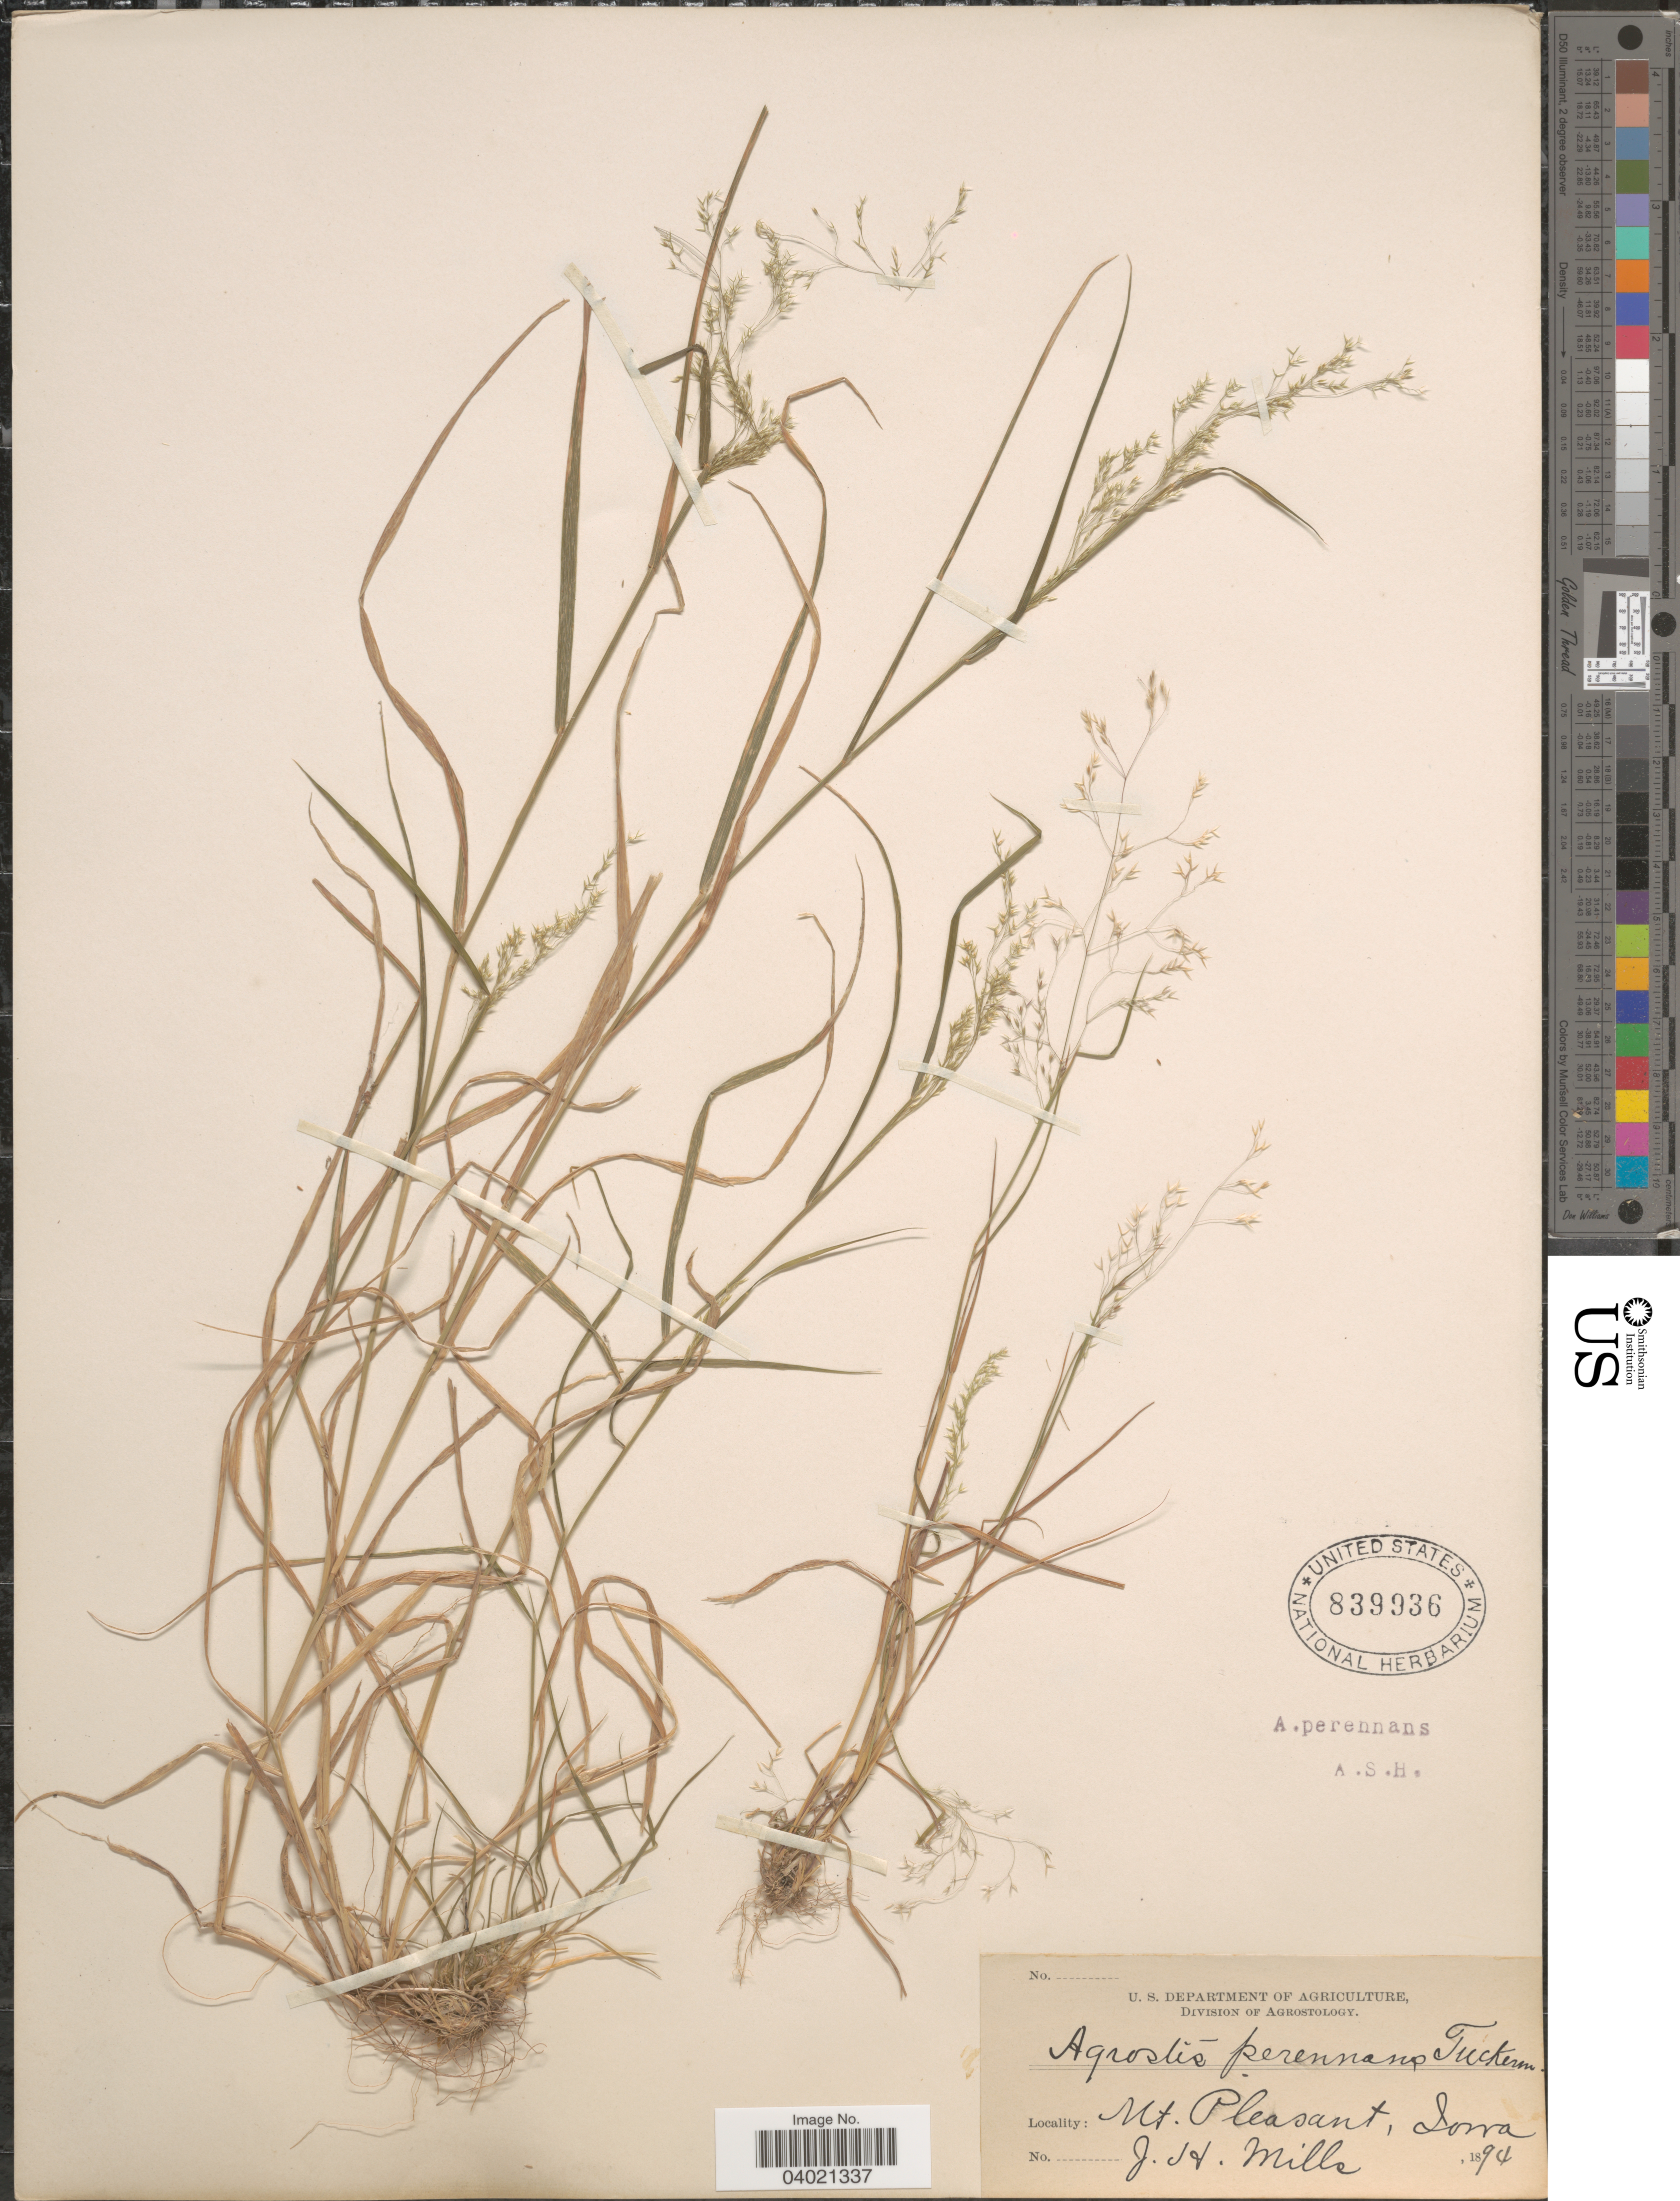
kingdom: Plantae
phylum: Tracheophyta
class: Liliopsida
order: Poales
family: Poaceae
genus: Agrostis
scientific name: Agrostis perennans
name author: (Walter) Tuck.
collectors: J. Mills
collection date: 1894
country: United States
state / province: Iowa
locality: Mt. Pleasant.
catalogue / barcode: US 839936